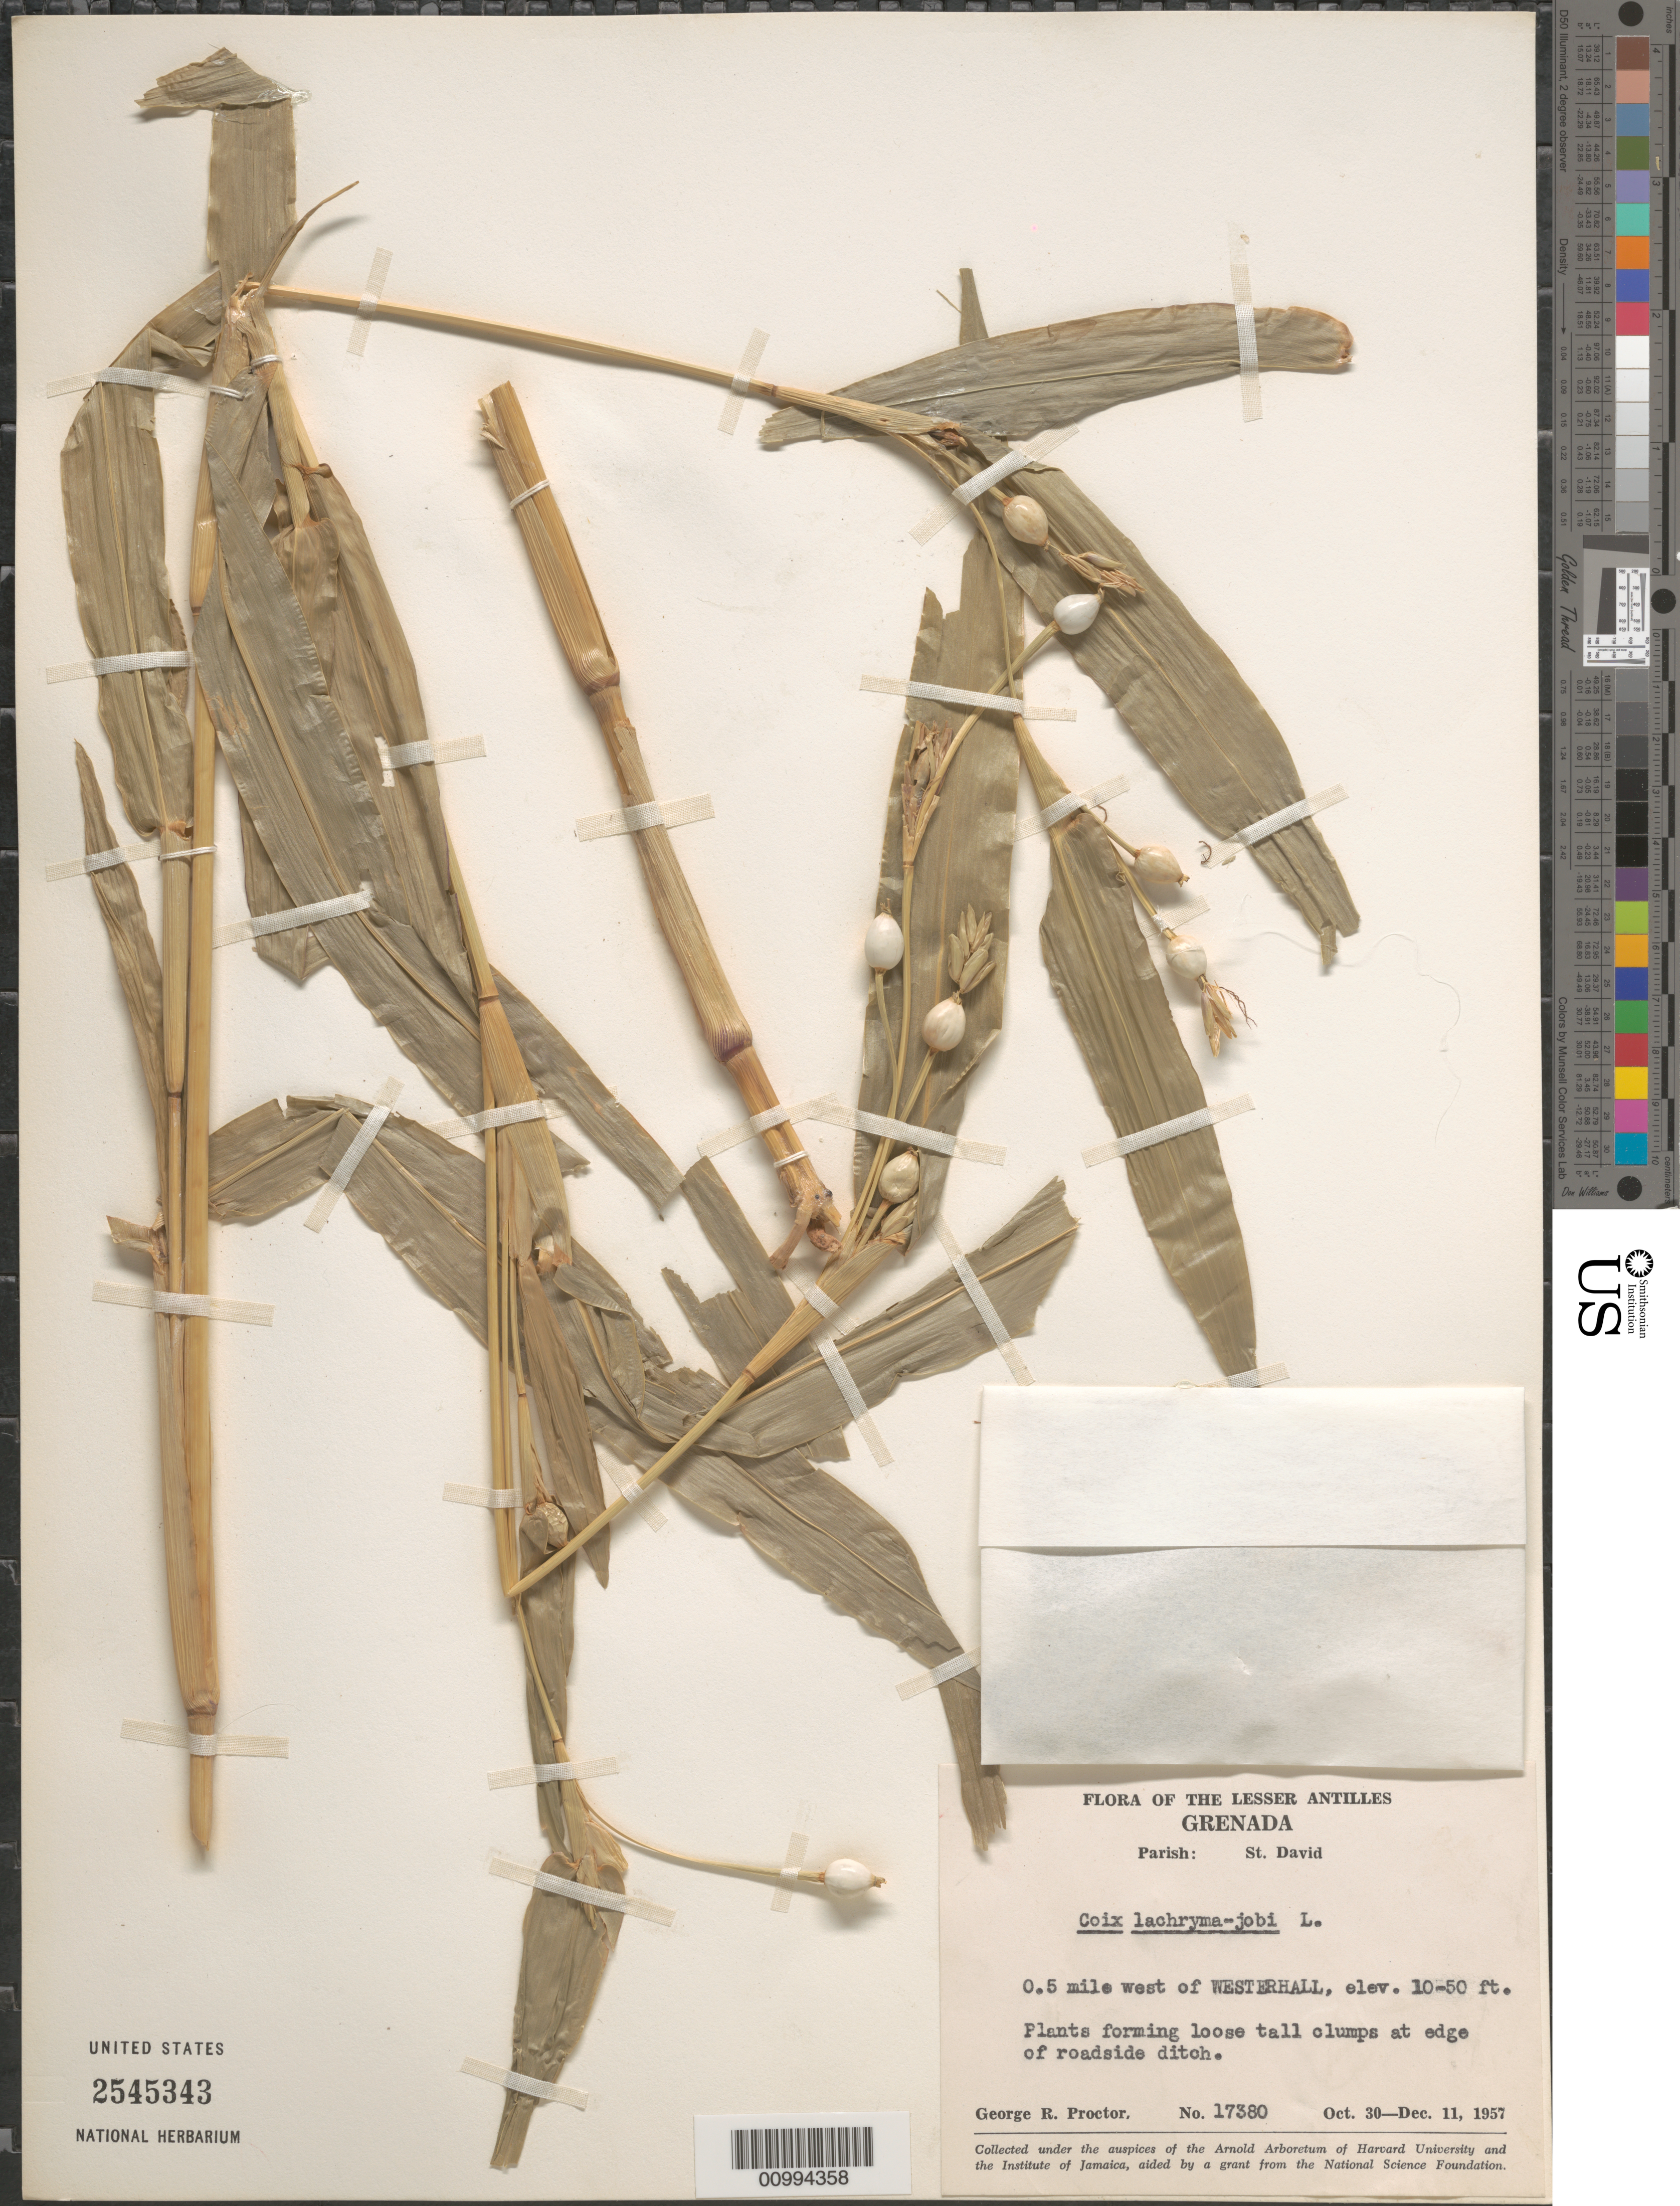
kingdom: Plantae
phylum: Tracheophyta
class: Liliopsida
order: Poales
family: Poaceae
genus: Coix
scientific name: Coix lacryma-jobi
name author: L.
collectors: G. R. Proctor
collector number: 17380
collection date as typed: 30 Oct 1957 to 11 Dec 1957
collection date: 1957-10-30/1957-12-11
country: Grenada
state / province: Saint David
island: Grenada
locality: Westerhall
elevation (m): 3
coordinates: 0 N, 0 E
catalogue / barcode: US 2545343